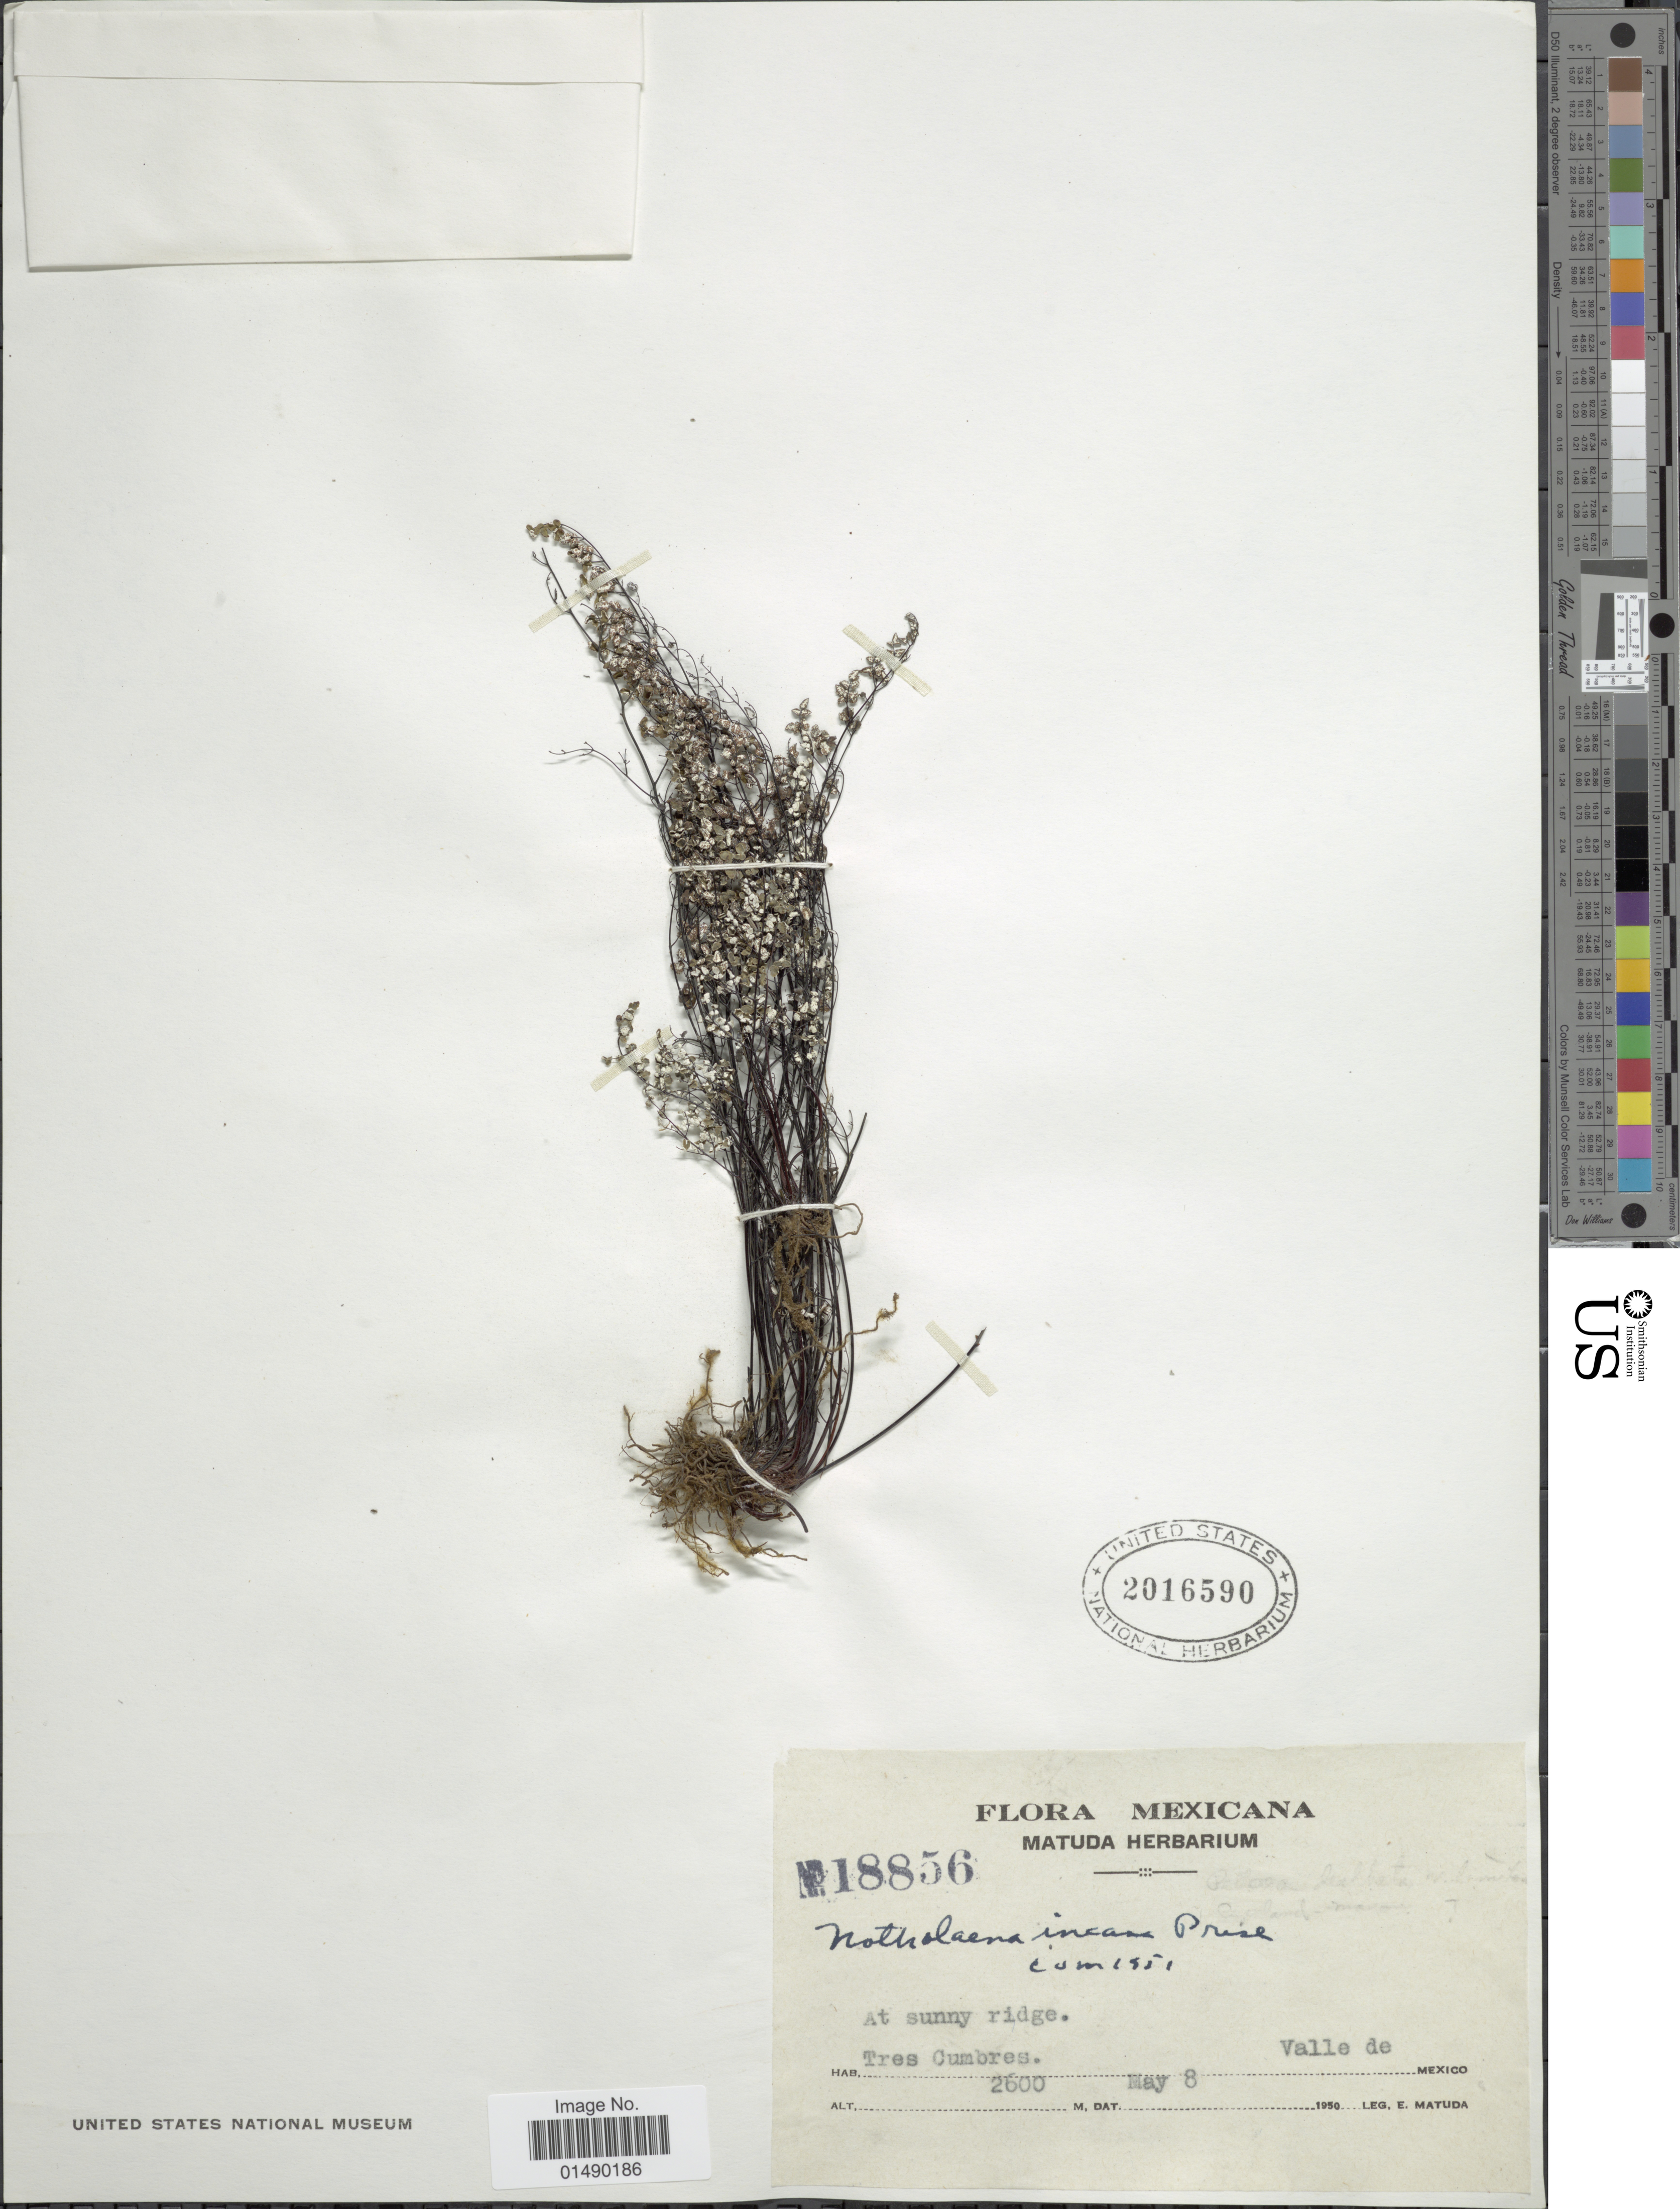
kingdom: Plantae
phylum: Tracheophyta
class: Polypodiopsida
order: Polypodiales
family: Pteridaceae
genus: Argyrochosma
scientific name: Argyrochosma incana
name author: (C. Presl) Windham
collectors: E. Matuda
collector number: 18856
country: Mexico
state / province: México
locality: Valle de Mexico, Tres Cumbres.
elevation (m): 2600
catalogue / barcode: US 2016590